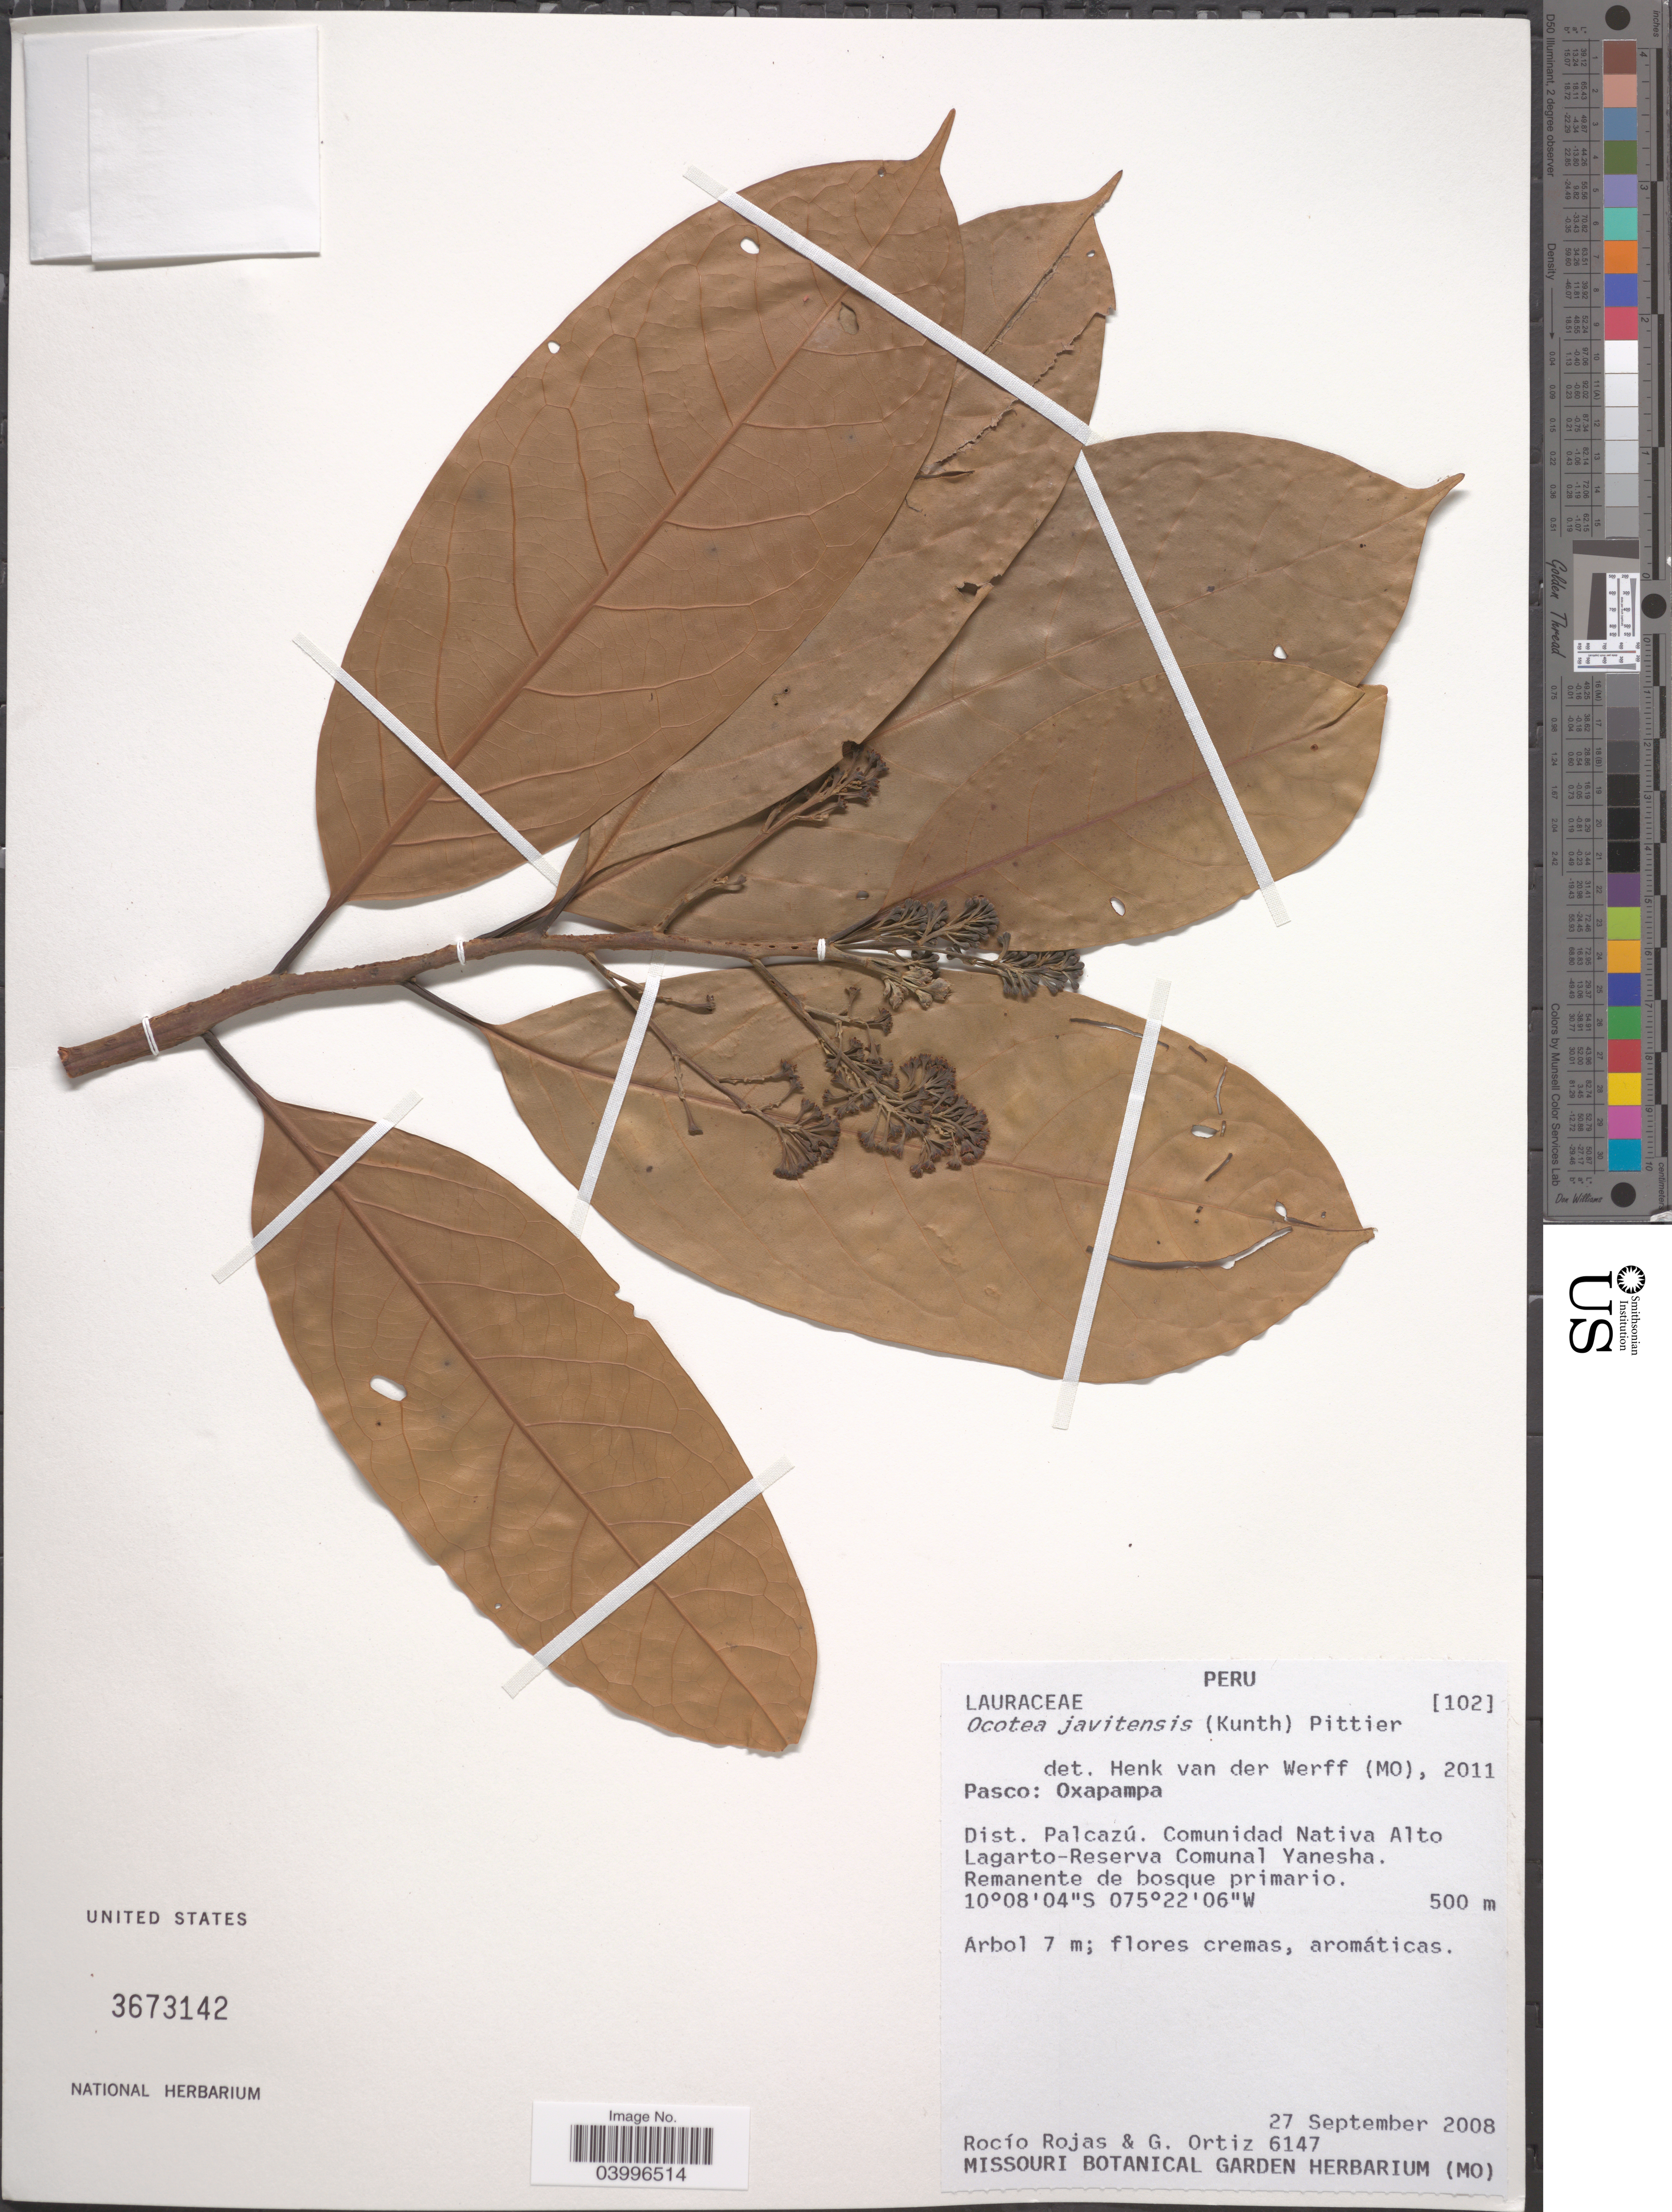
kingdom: Plantae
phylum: Tracheophyta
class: Magnoliopsida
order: Laurales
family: Lauraceae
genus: Ocotea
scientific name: Ocotea javitensis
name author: (Kunth) Pittier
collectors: R. Rojas & G. Ortiz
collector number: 6147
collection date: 2008-09-27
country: Peru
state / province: Pasco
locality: Oxapampa. Dist. Palcazú. Comunidad Nativa Alto Lagarto-Reserva Comunal Yanesha.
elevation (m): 500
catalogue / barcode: US 3673142